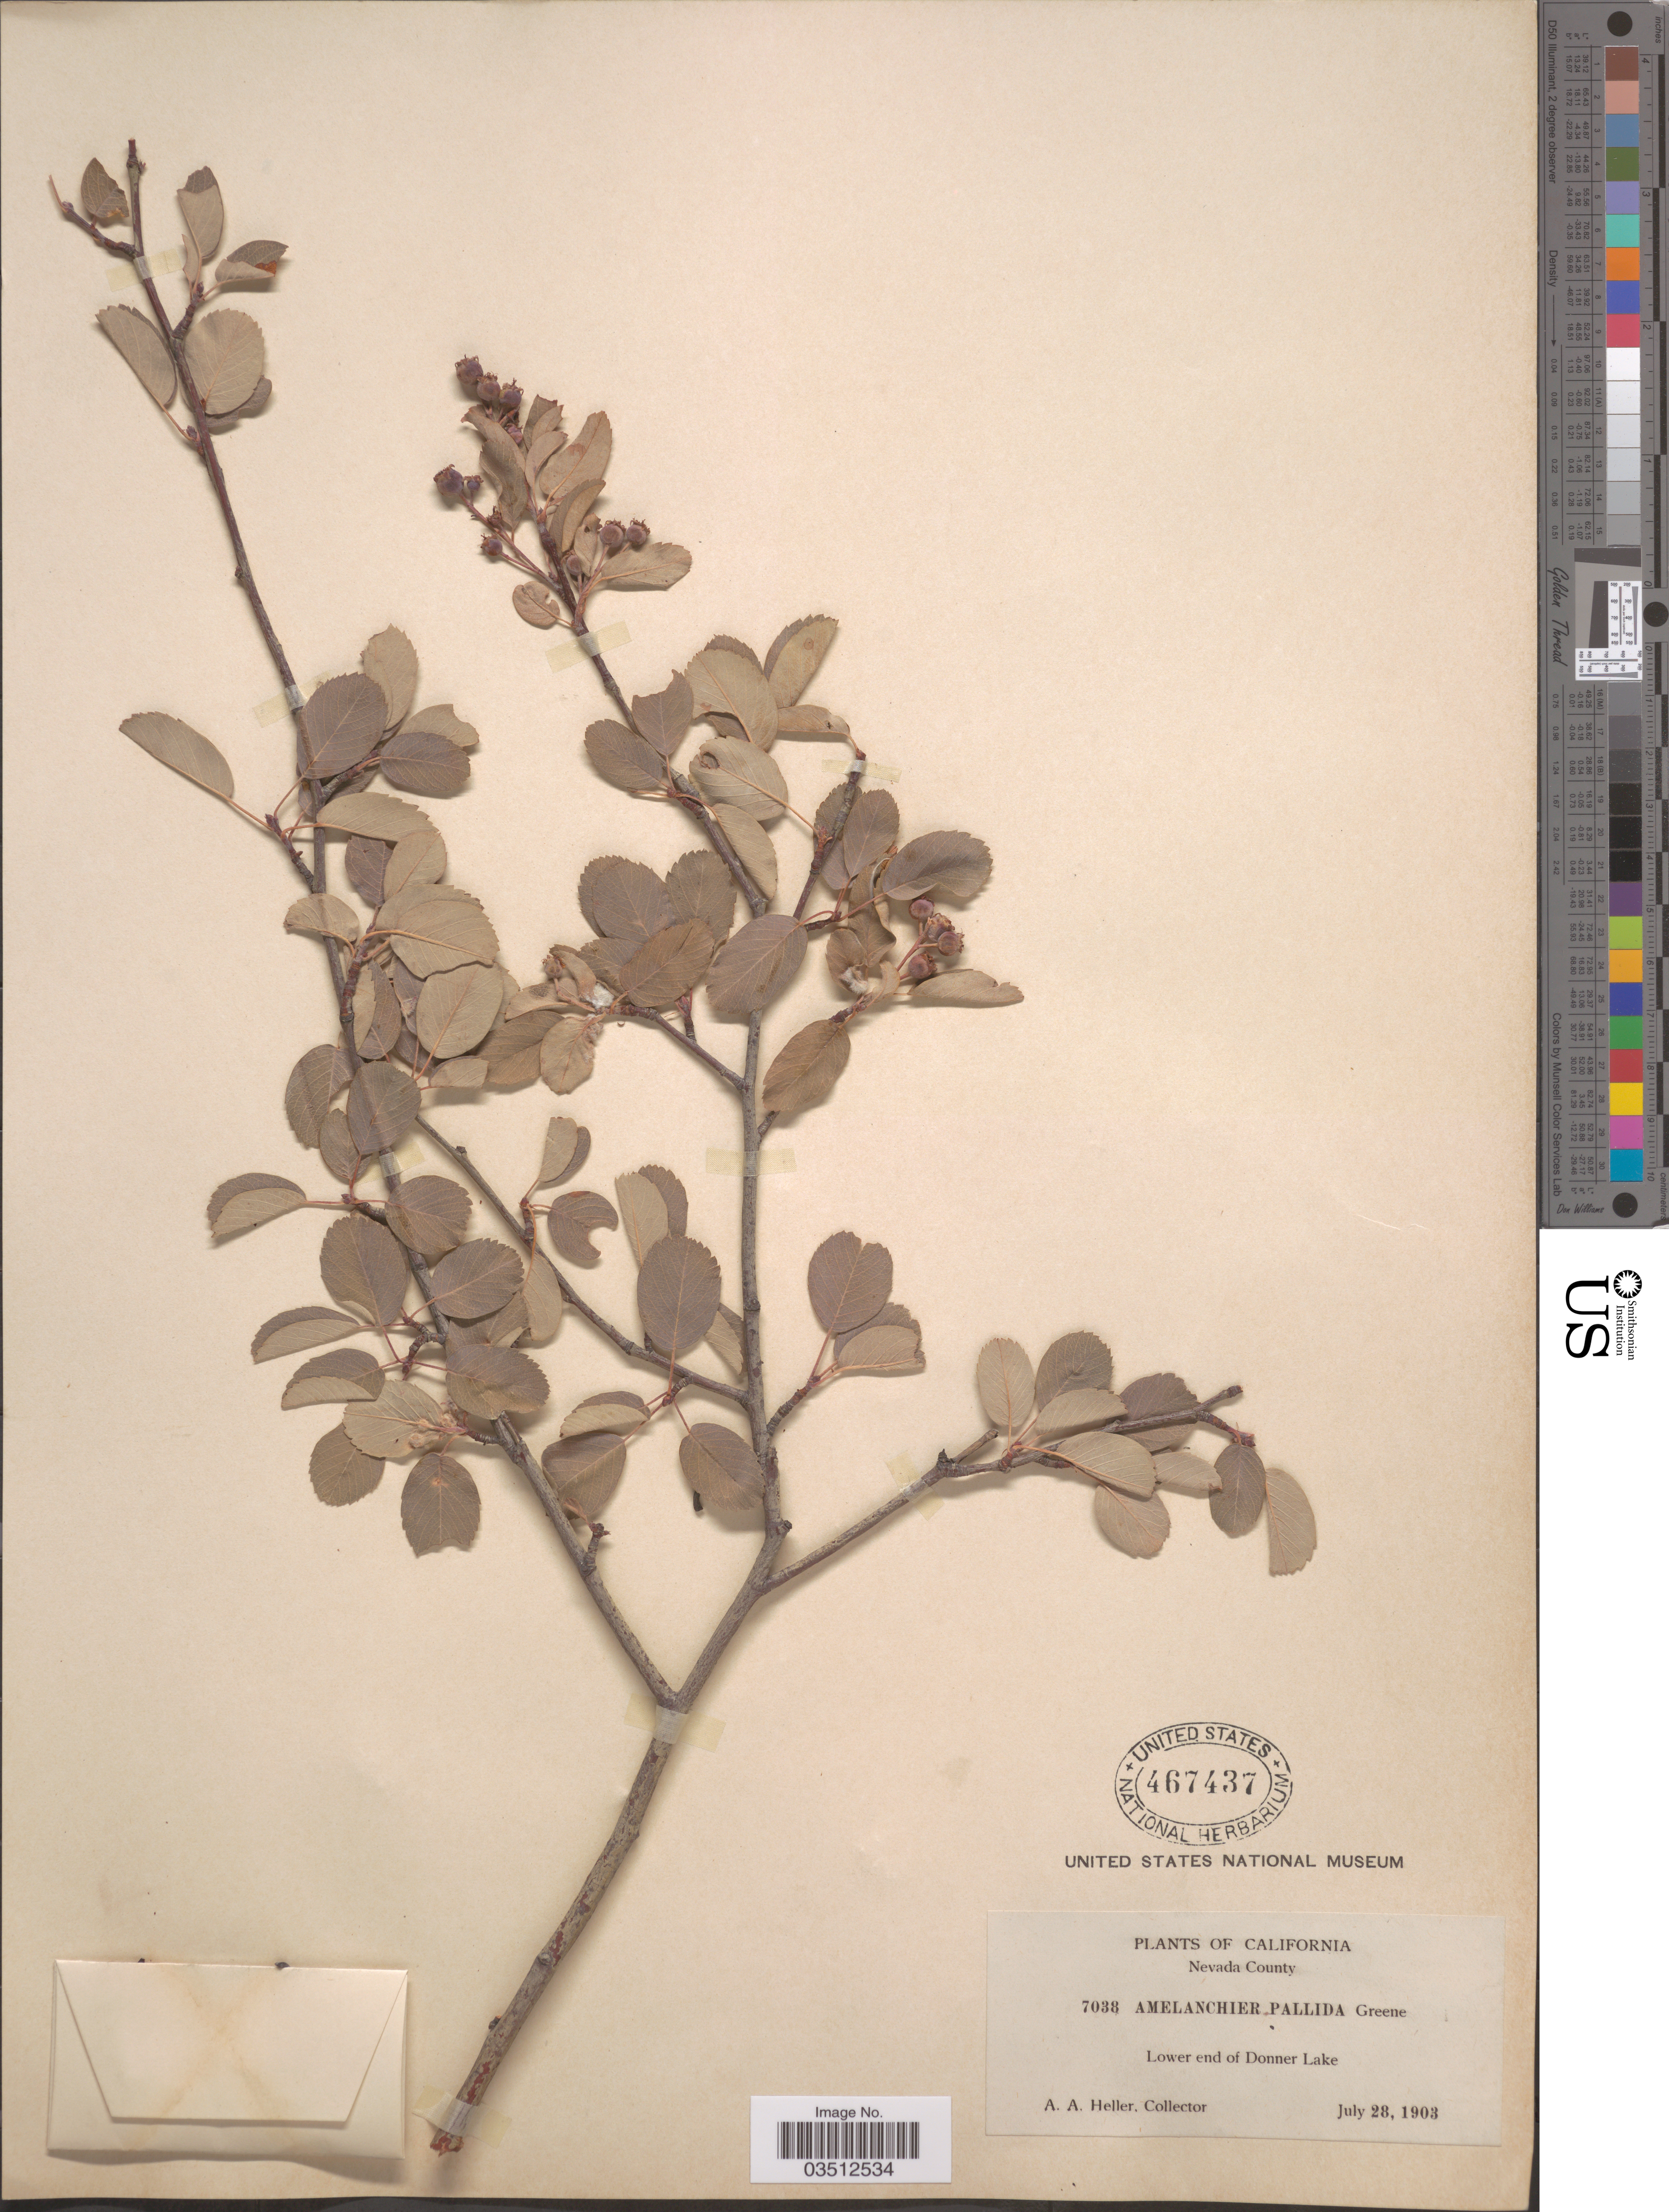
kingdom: Plantae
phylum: Tracheophyta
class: Magnoliopsida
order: Rosales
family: Rosaceae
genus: Amelanchier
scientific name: Amelanchier pallida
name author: Greene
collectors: A. A. Heller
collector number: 7038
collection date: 1903-07-28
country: United States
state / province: California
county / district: Nevada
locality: Nevada County. Lower end of Donner Lake.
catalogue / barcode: US 467437